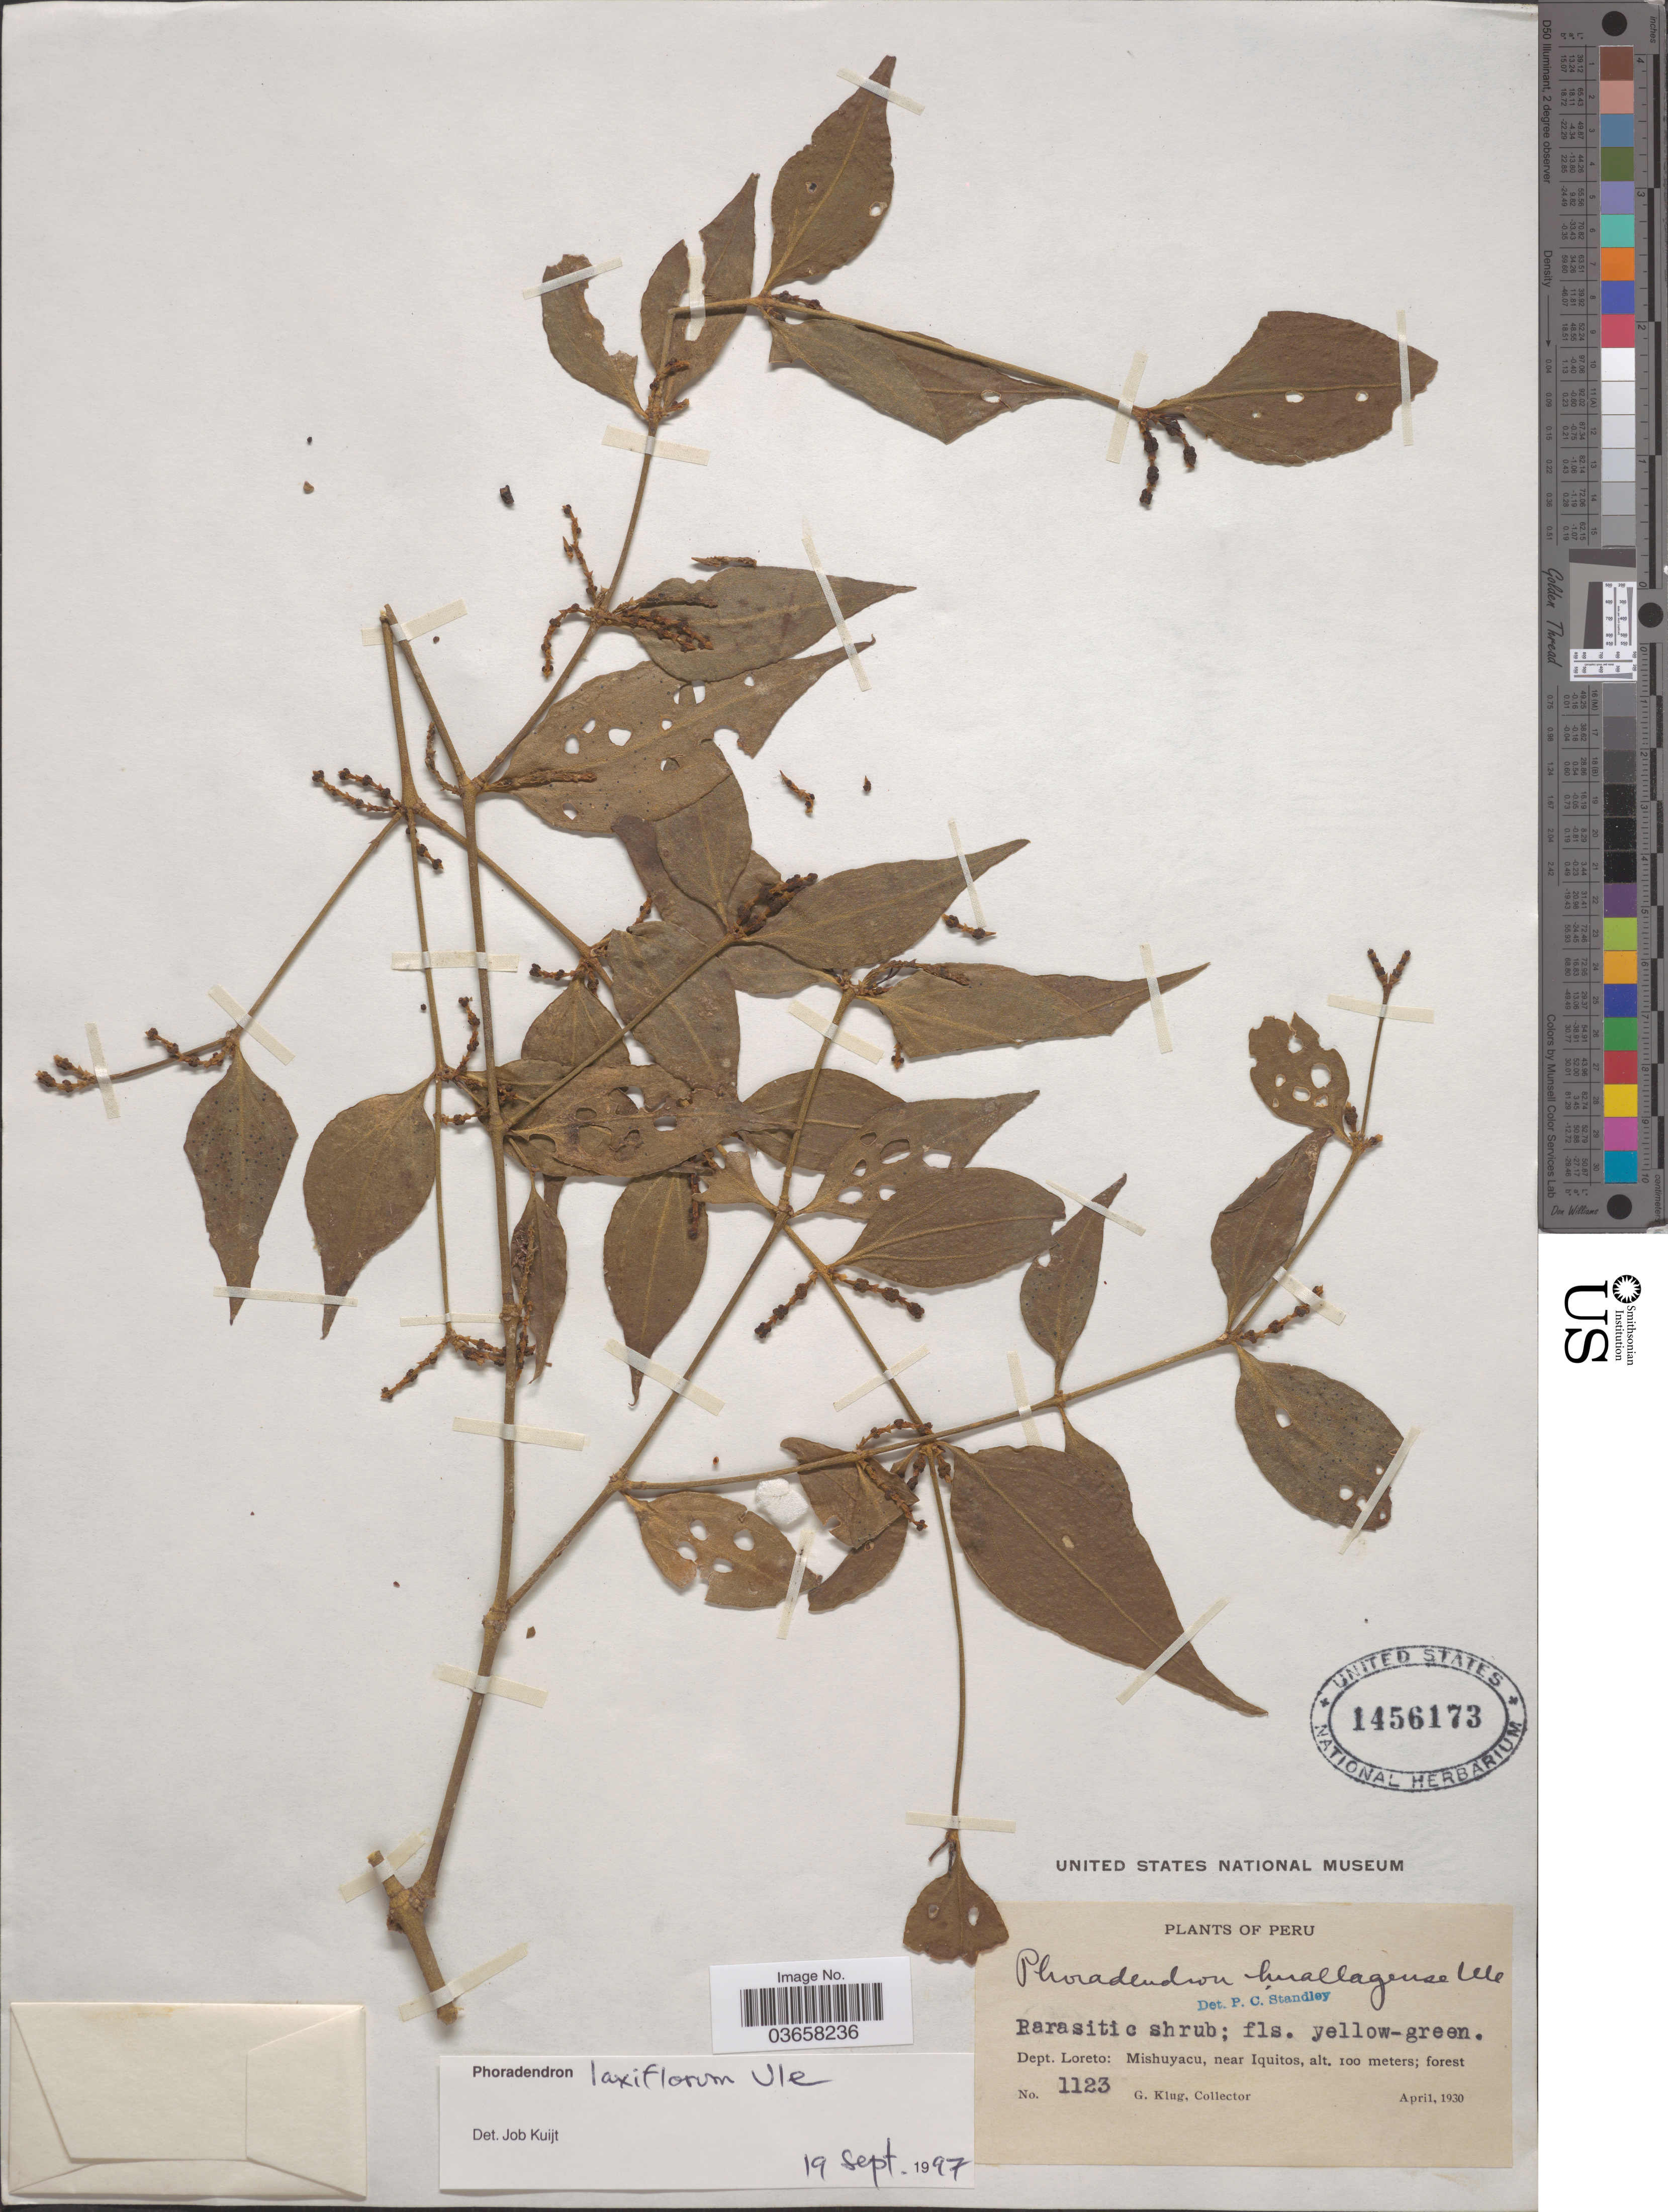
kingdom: Plantae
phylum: Tracheophyta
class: Magnoliopsida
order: Santalales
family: Viscaceae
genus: Phoradendron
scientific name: Phoradendron laxiflorum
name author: Ule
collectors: G. Klug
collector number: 1123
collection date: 1930-04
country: Peru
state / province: Loreto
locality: Dept. Loreto: Mishuyacu, near Iquitos.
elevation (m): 100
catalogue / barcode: US 1456173